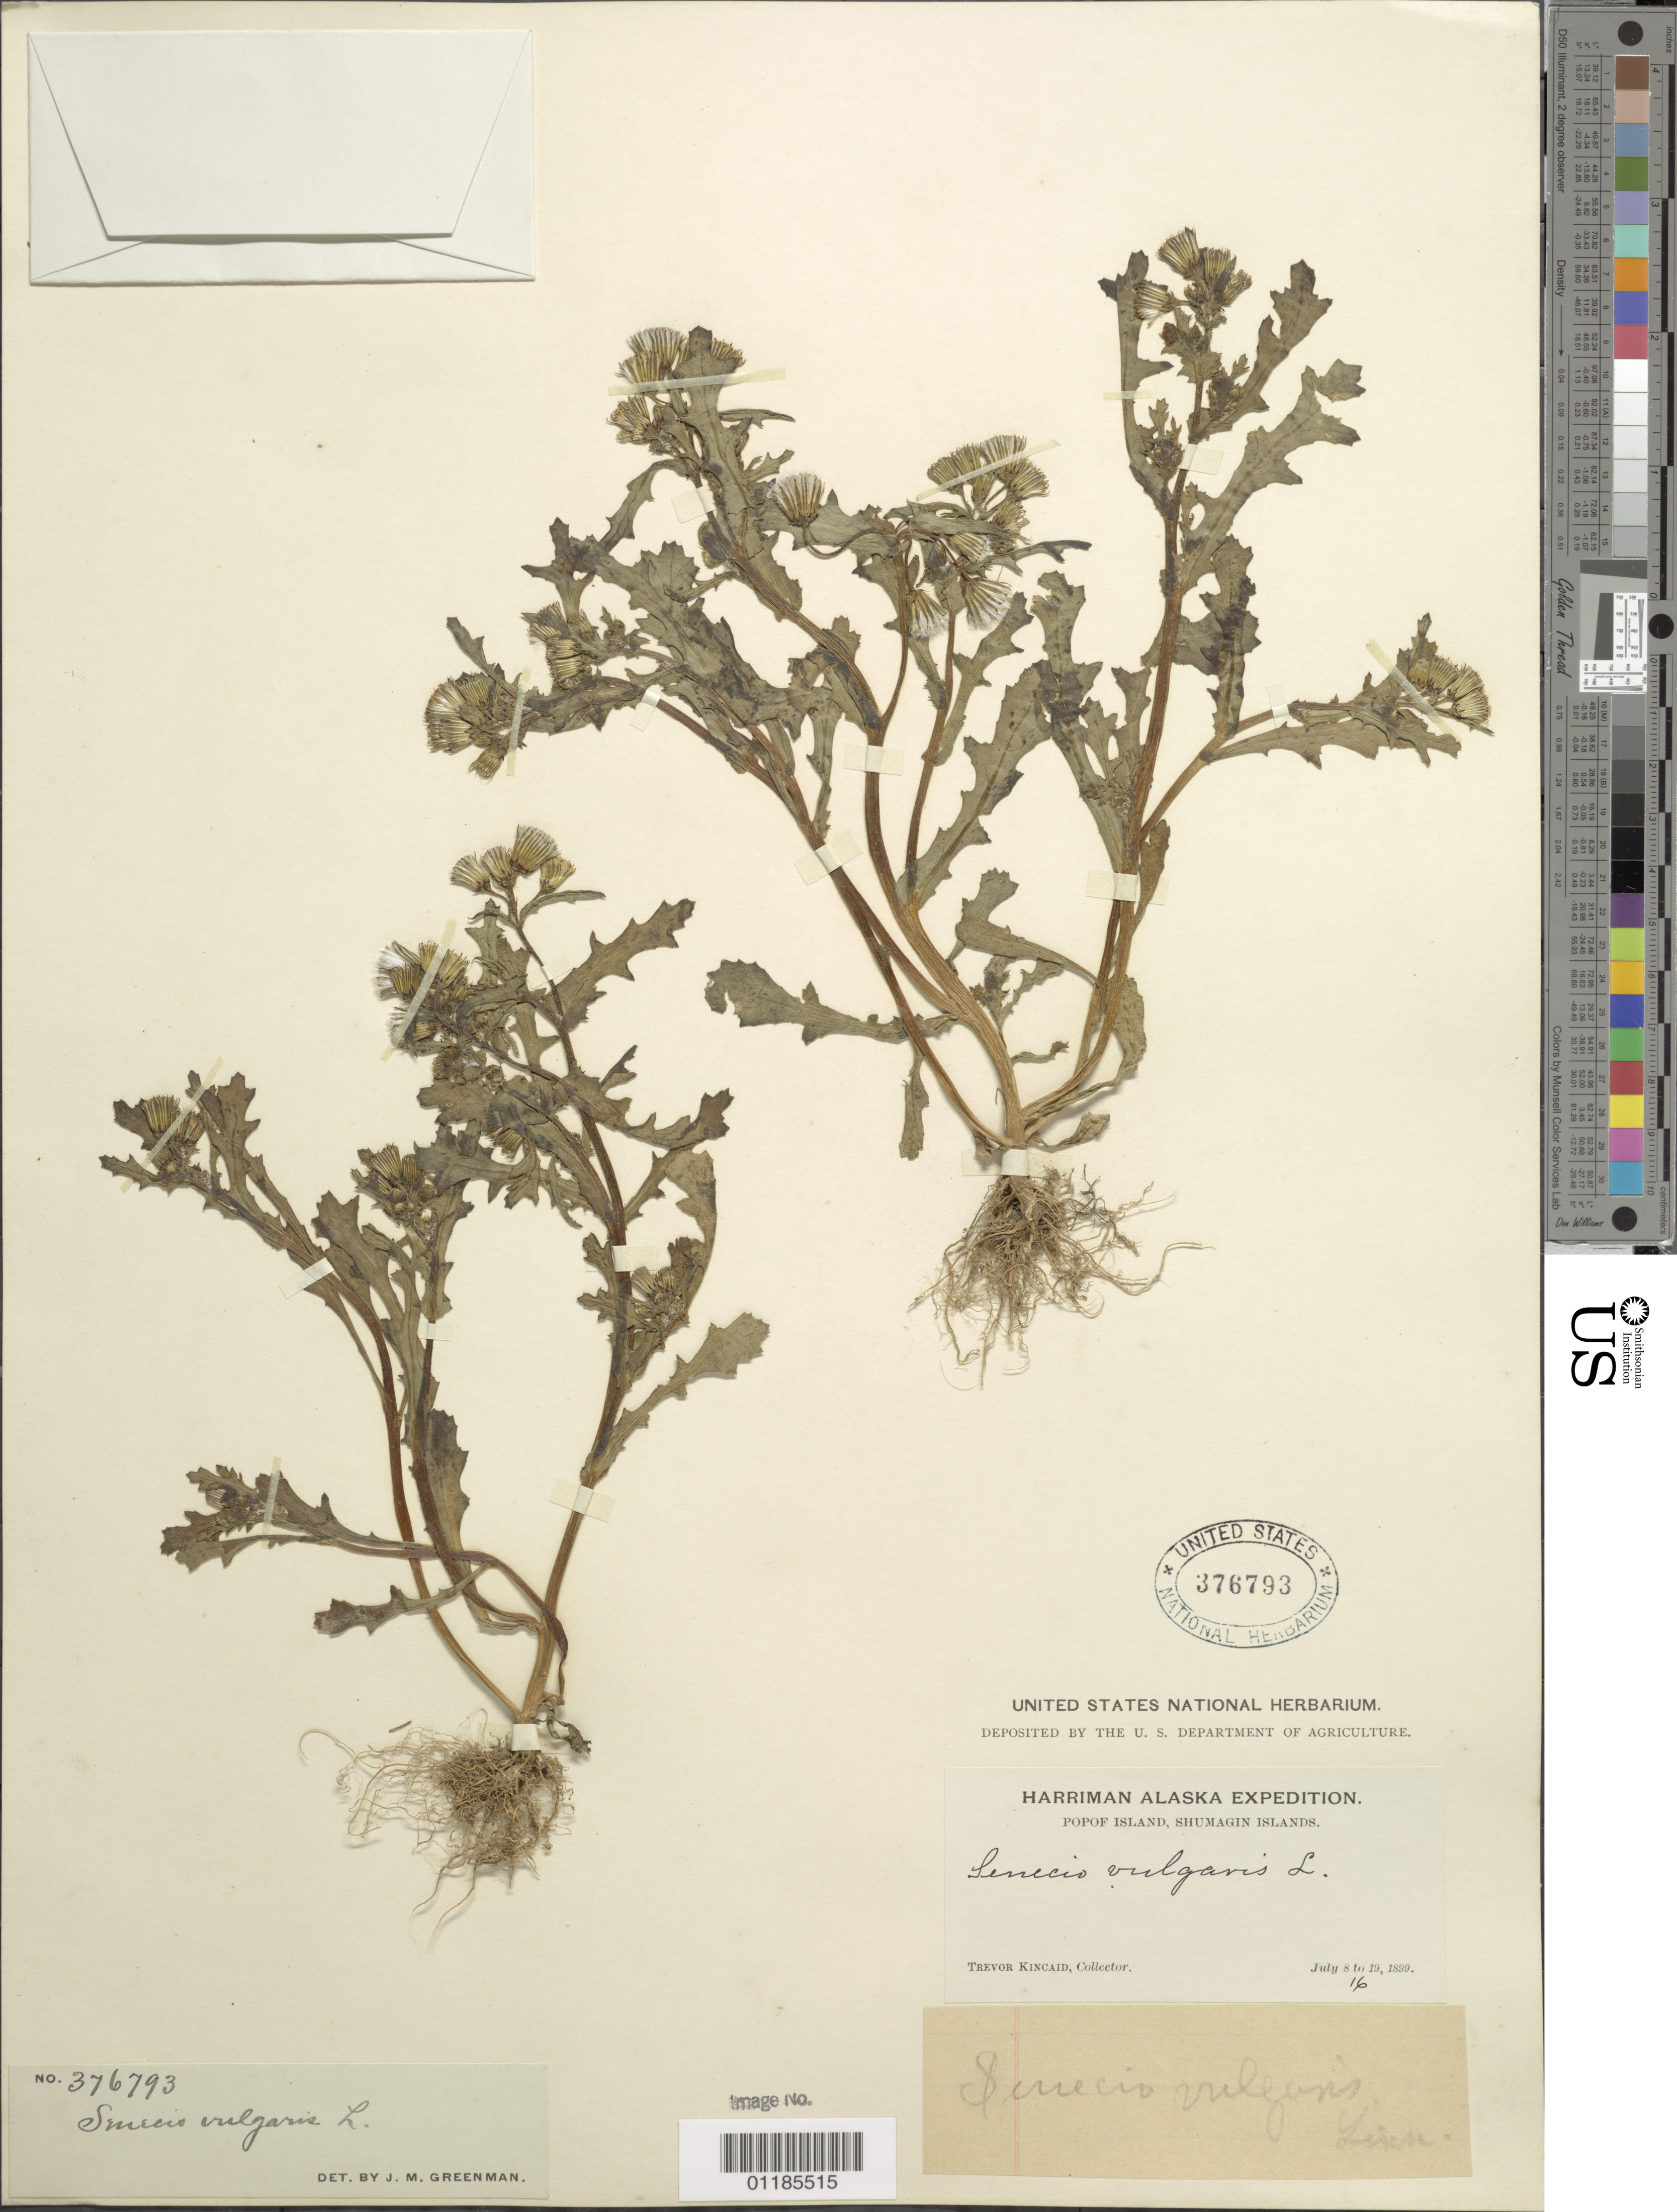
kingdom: Plantae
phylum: Tracheophyta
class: Magnoliopsida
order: Asterales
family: Asteraceae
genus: Senecio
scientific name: Senecio vulgaris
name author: L.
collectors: T. C. Kincaid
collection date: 1899-07-08/1899-07-19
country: United States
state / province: Alaska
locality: Popof Island. Shumagin Islands.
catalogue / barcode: US 376793